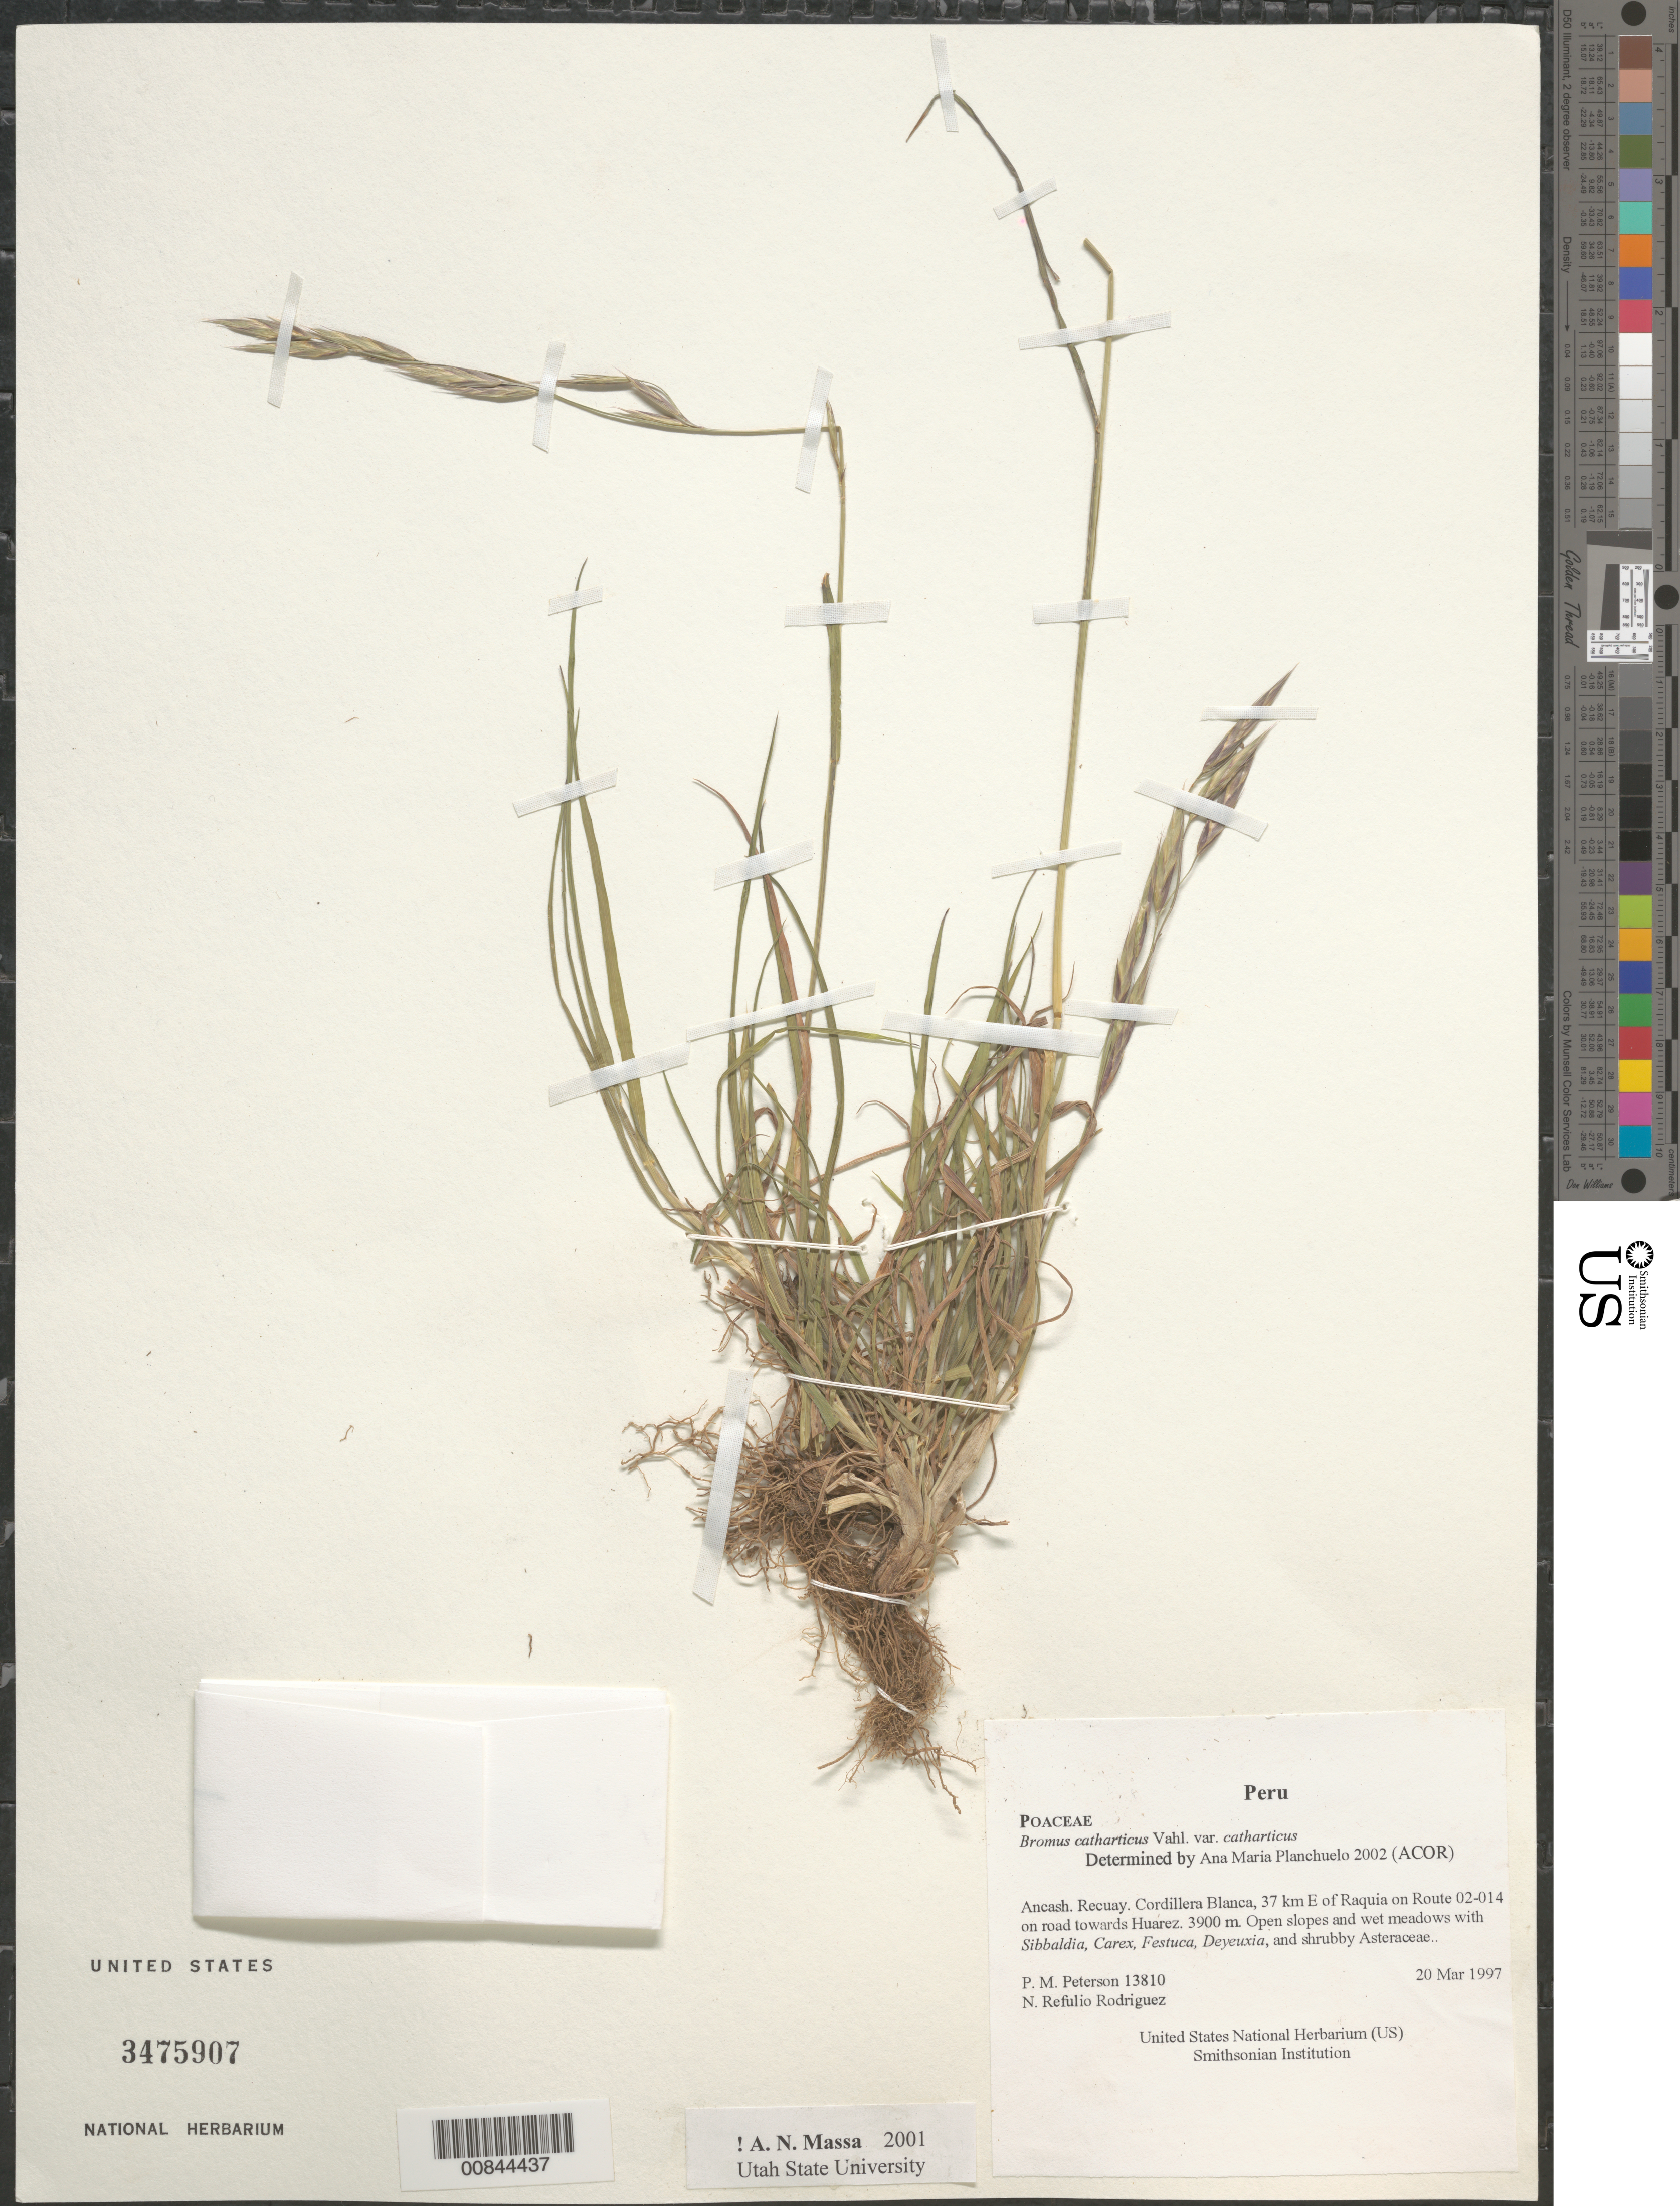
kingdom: Plantae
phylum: Tracheophyta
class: Liliopsida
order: Poales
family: Poaceae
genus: Bromus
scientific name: Bromus catharticus var. catharticus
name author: Vahl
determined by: Planchuelo, A. M.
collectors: P. M. Peterson & N. Refulio-Rodríguez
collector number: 13810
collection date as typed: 20 Mar 1997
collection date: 1997-03-20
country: Peru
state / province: Ancash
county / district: Recuay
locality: Cordillera Blanca, 37 km E of Raquia on Route 02-014 on road towards Huarez.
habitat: Open slopes and wet meadows with Sibbaldia, Carex, Festuca, Deyeuxia, and shruby Asteraceae.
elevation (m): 3900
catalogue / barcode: US 3475907